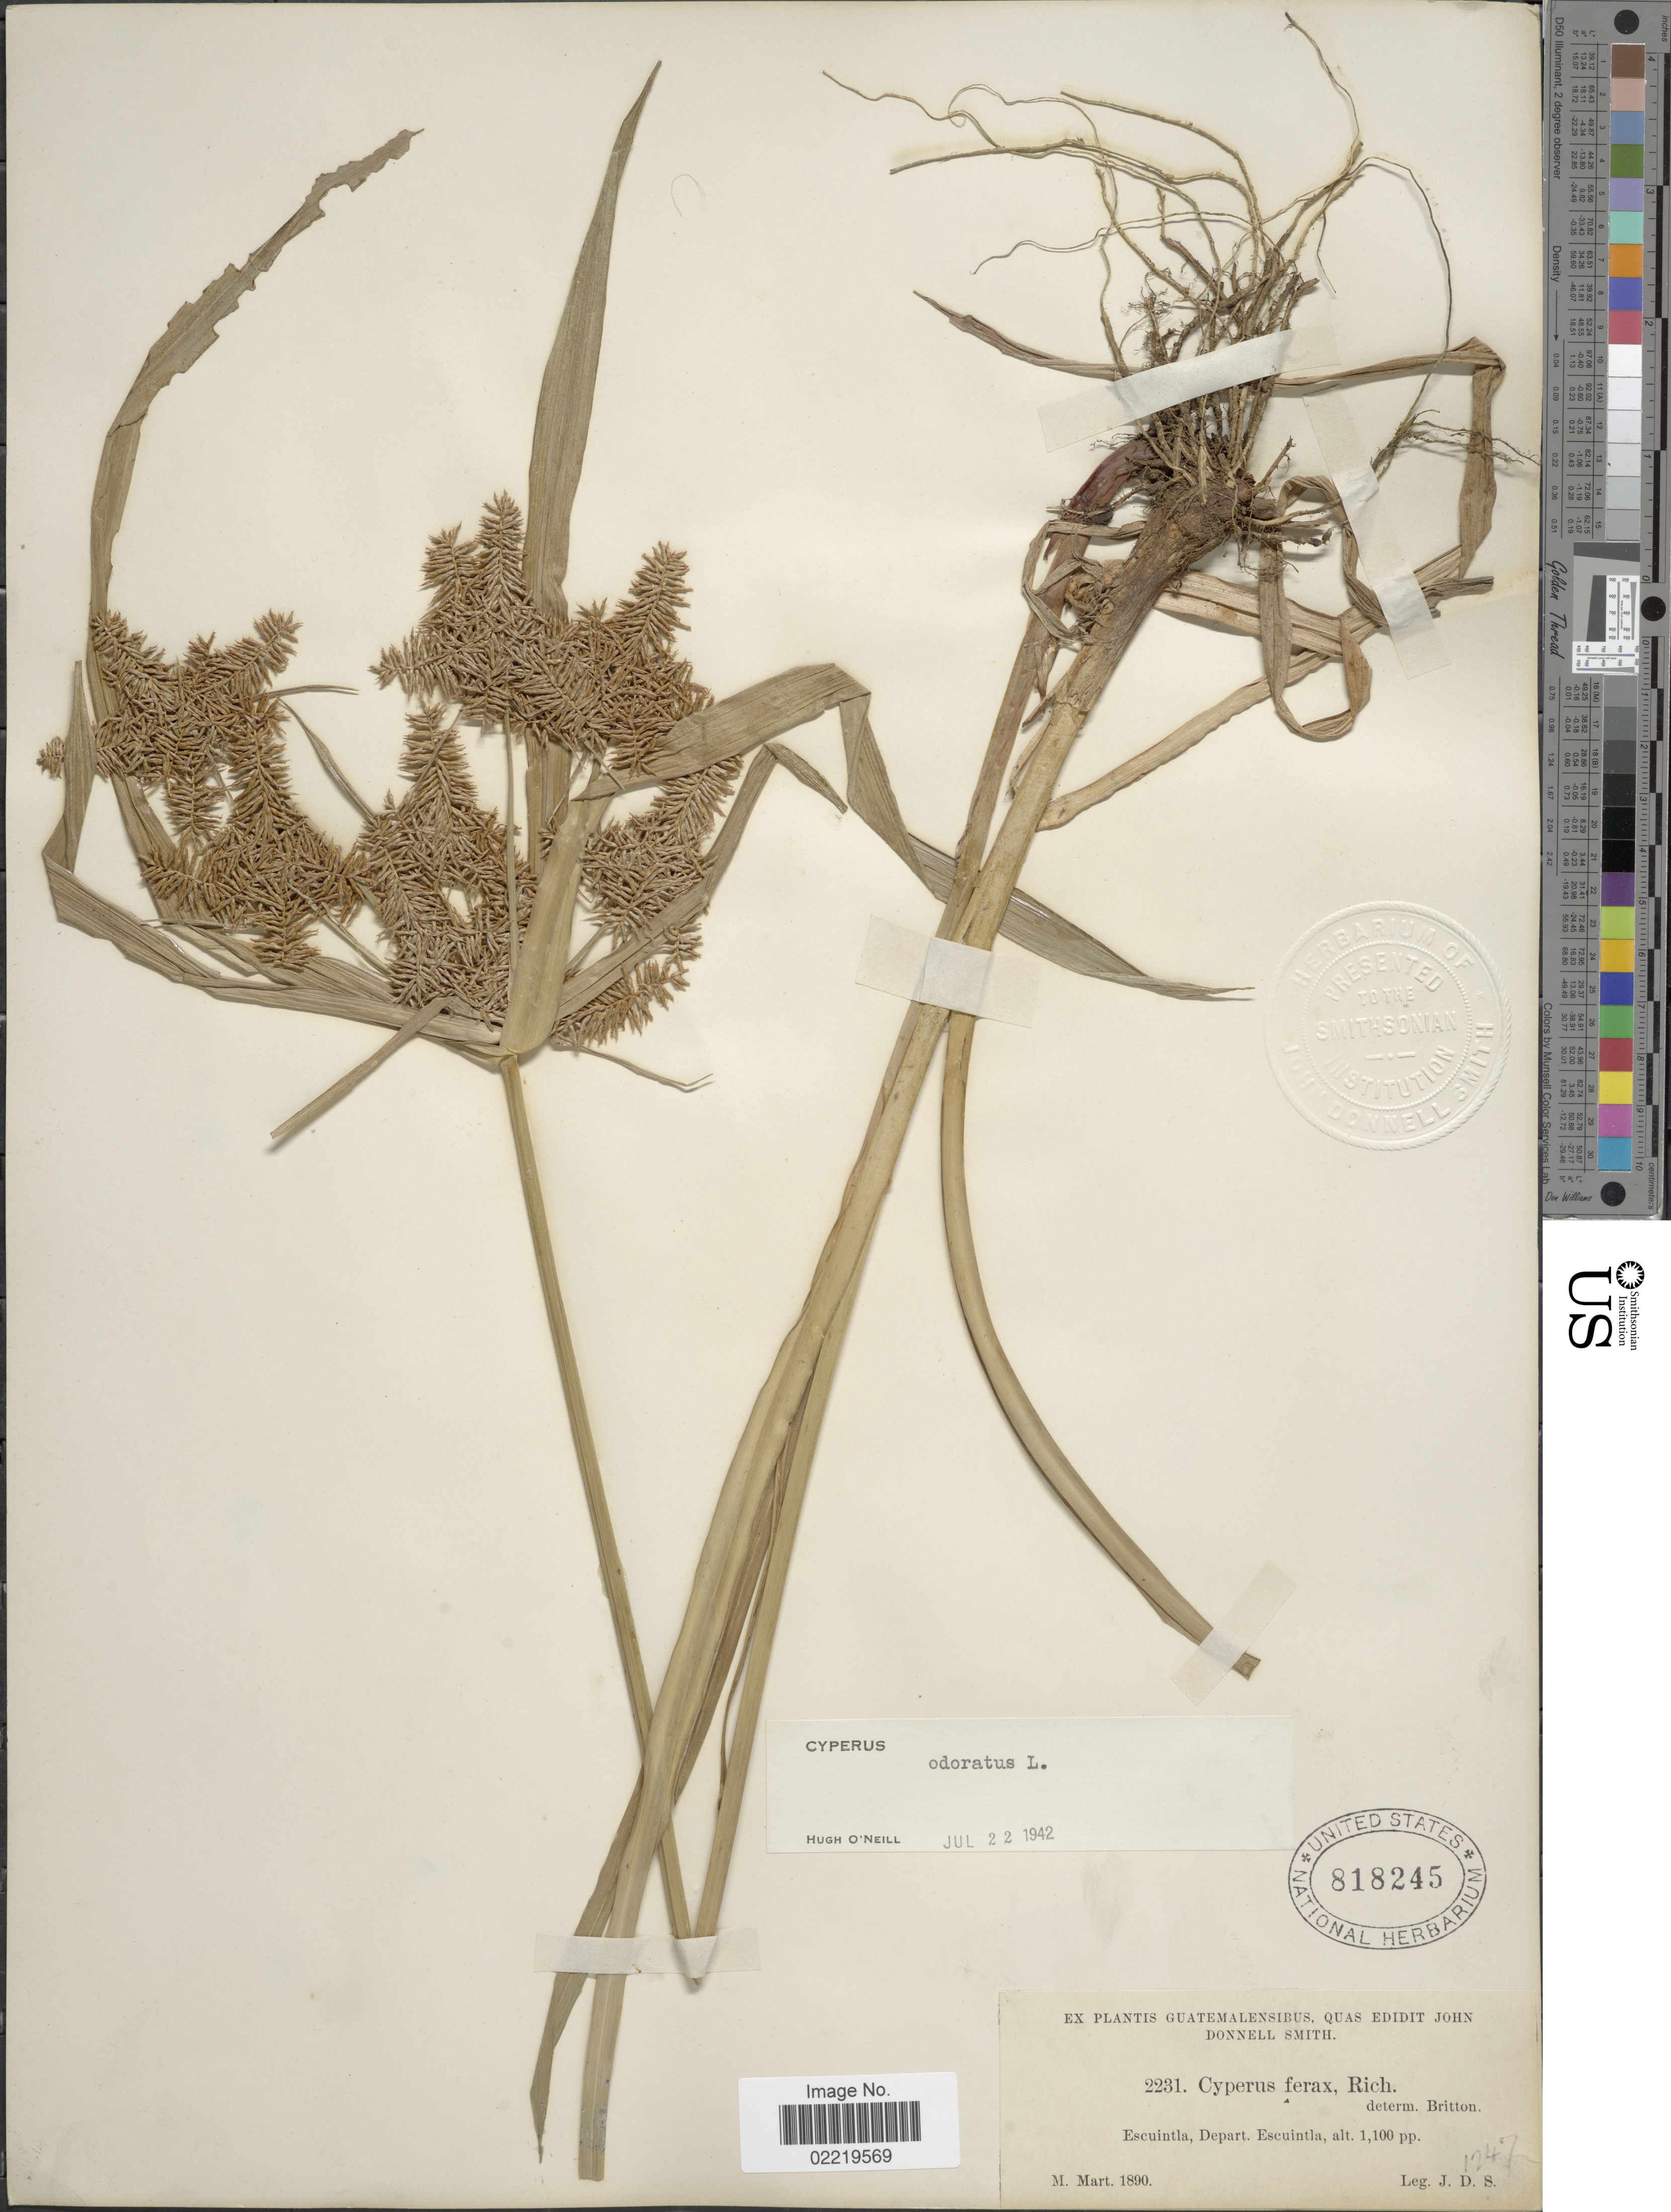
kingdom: Plantae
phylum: Tracheophyta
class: Liliopsida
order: Poales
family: Cyperaceae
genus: Cyperus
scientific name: Cyperus odoratus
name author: L.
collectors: J. Donnell Smith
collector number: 2231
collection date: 1890-03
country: Guatemala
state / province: Escuintla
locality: Escuintla.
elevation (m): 335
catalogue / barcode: US 818245